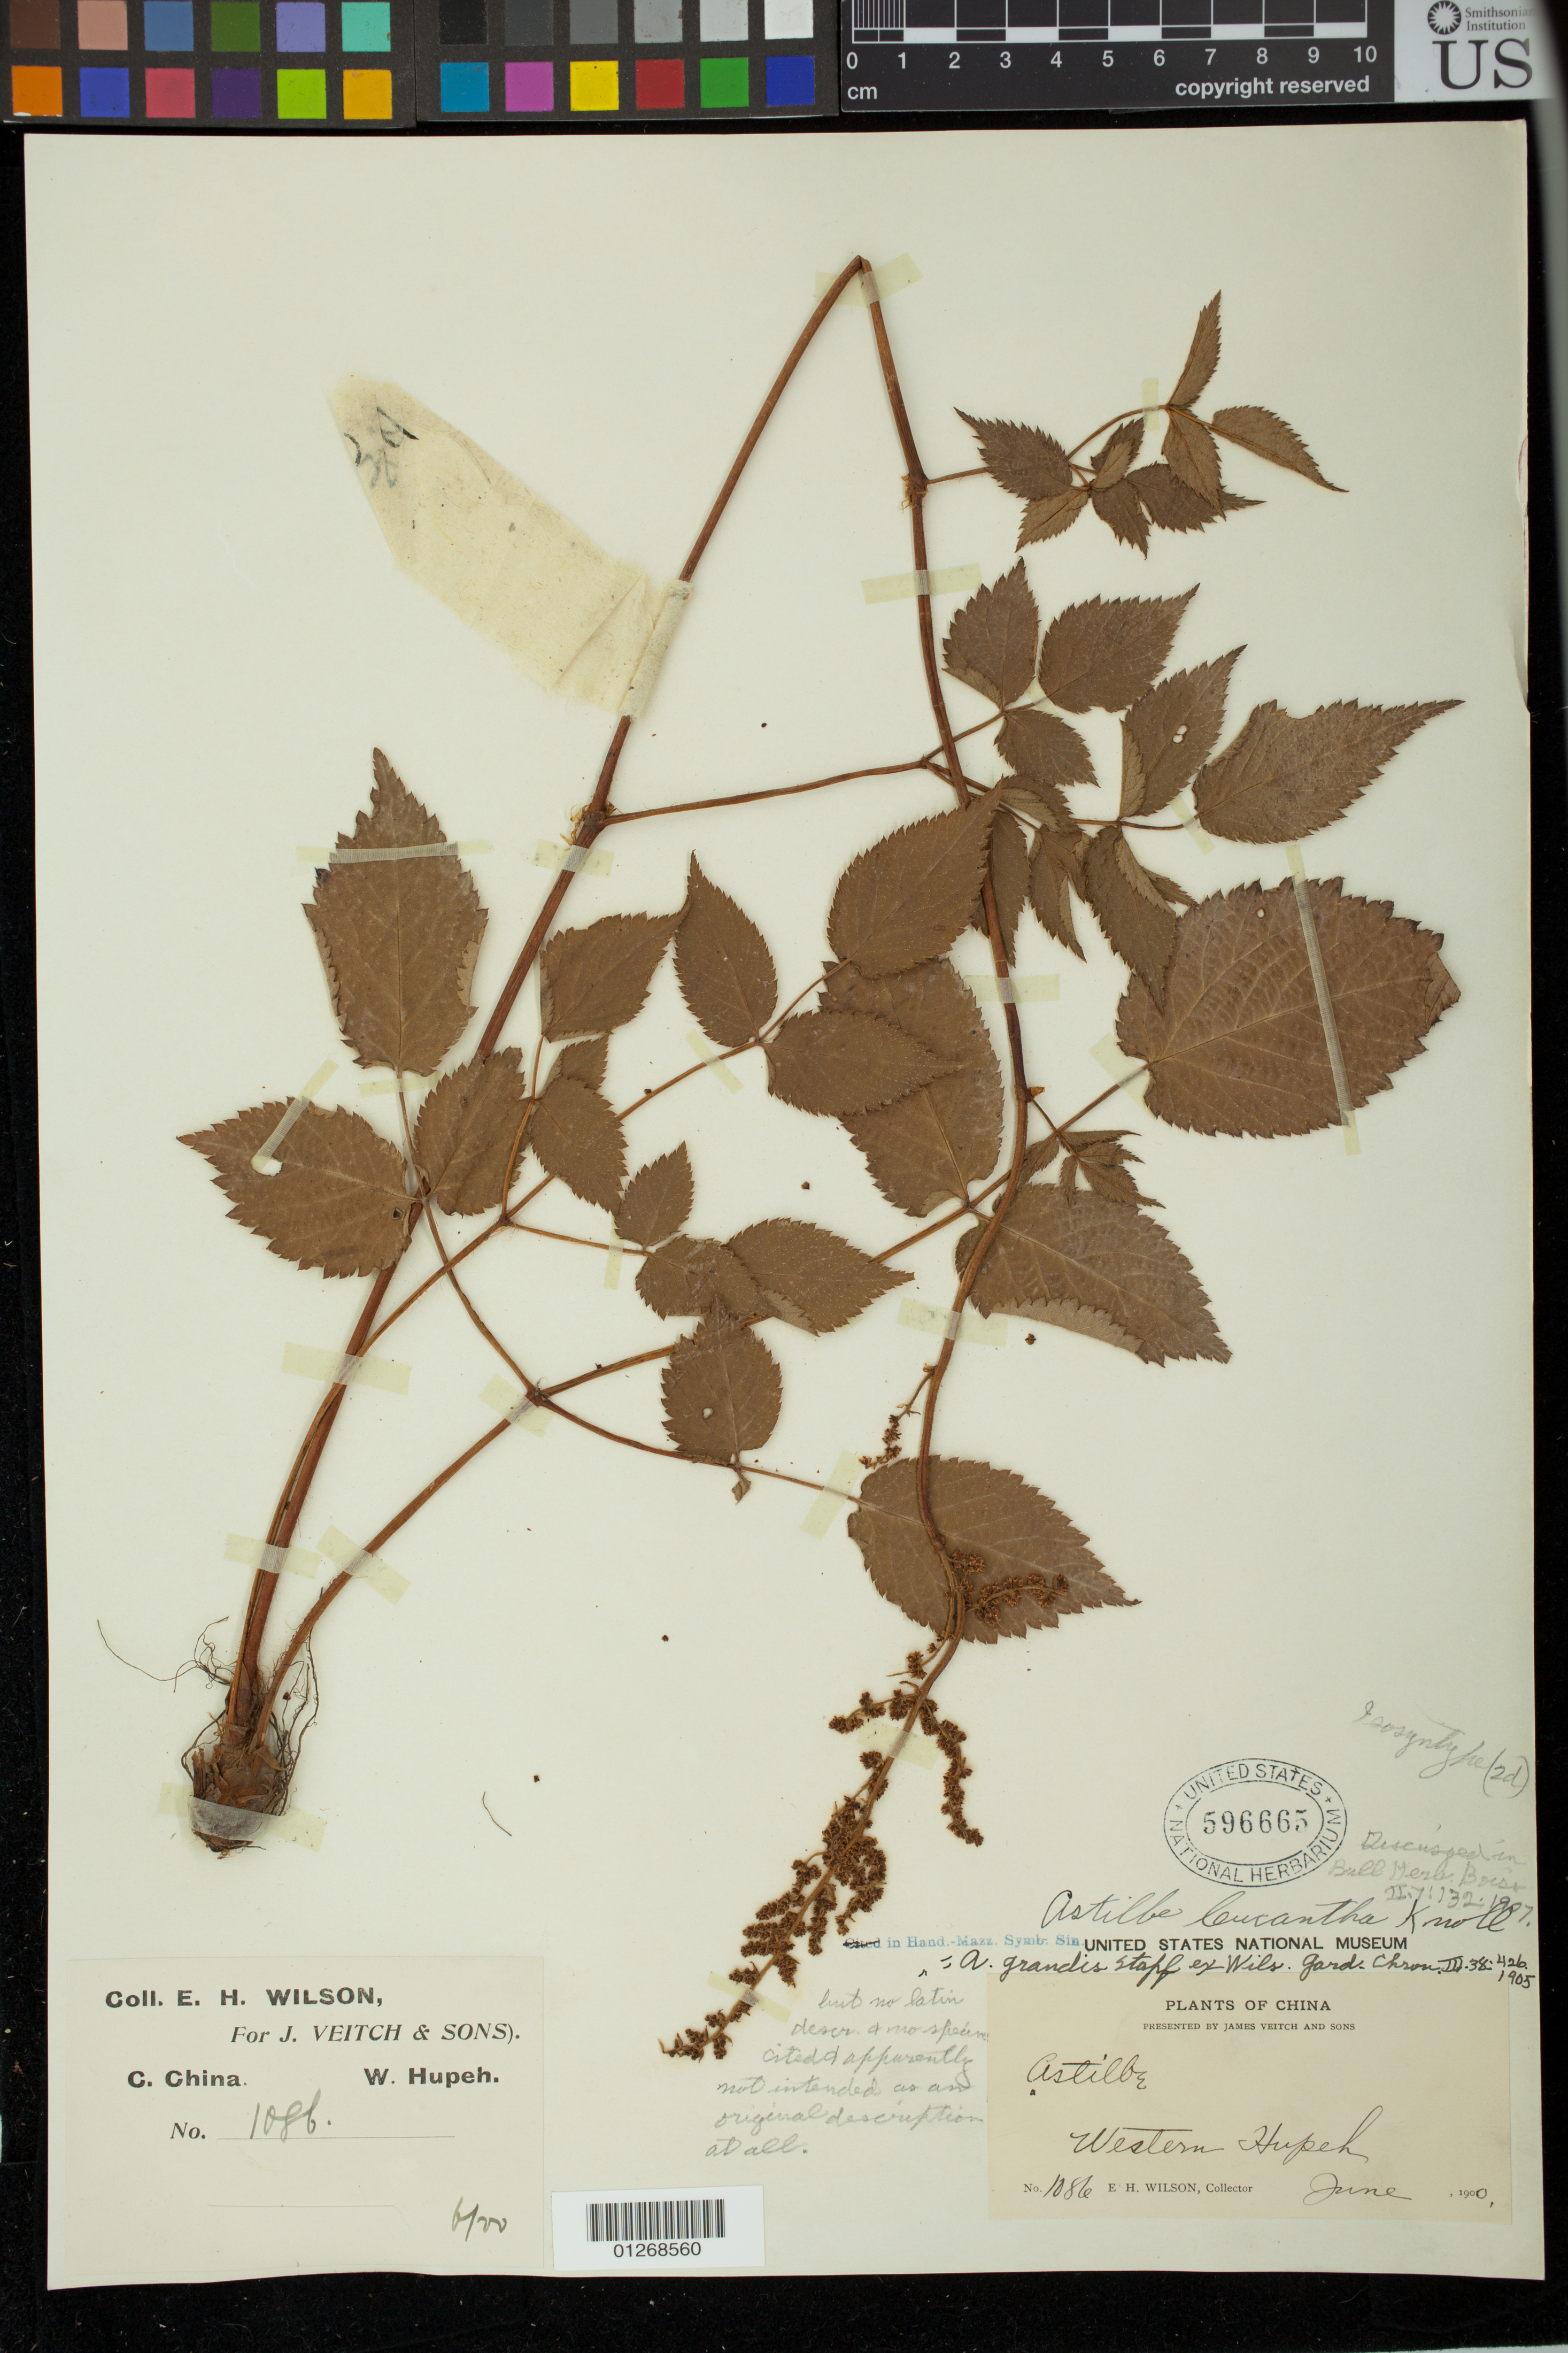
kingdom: Plantae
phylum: Tracheophyta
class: Magnoliopsida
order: Saxifragales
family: Saxifragaceae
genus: Astilbe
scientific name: Astilbe leucantha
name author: Knoll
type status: Isosyntype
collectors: E. H. Wilson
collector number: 1086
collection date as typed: Jun 1900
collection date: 1900-06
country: China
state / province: Hubei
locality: Western Hupeh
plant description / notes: Label, "Coll. E.H. Wilson, for J. Veitch & sons". Possibly also original material of Astilbe grandis Stapf ex E.H. Wilson (1905, Gard. Chron. ser. 3, 38: 426), described from cultivated material collected by Wilson in China for Veitch Nursery.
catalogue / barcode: US 596665